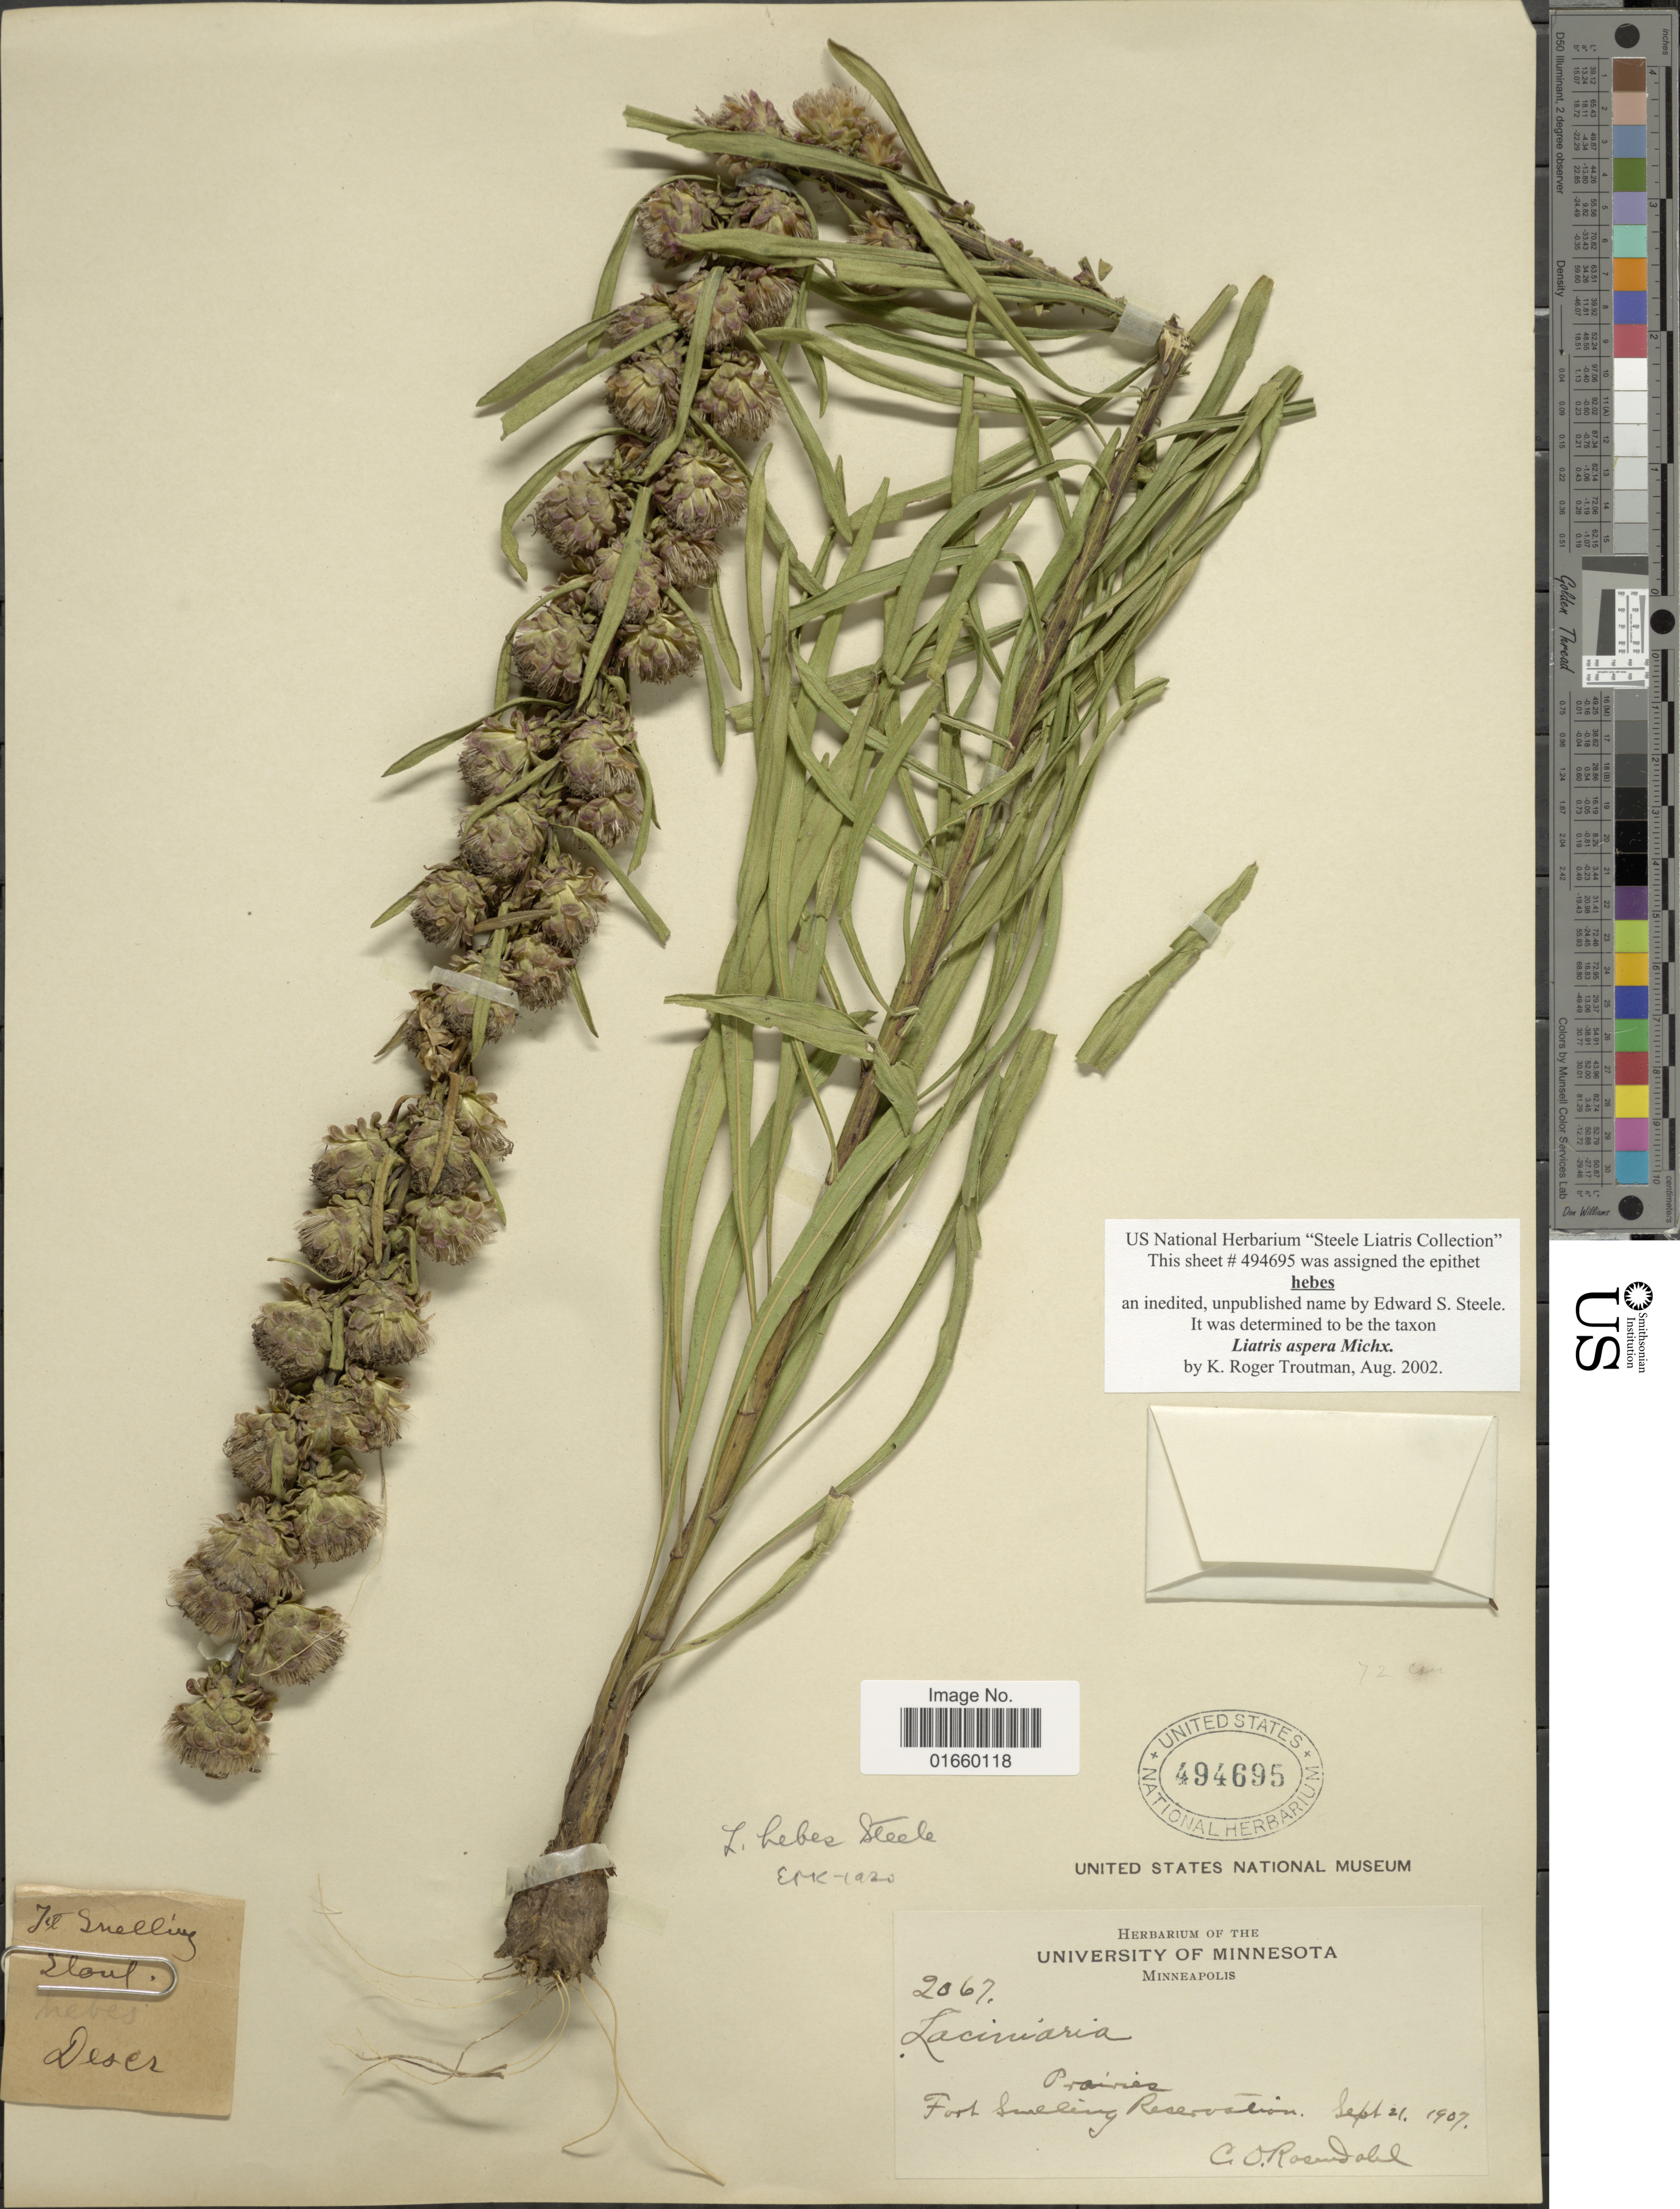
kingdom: Plantae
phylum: Tracheophyta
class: Magnoliopsida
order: Asterales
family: Asteraceae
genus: Liatris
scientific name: Liatris aspera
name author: Michx.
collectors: C. O. Rosendahl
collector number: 2067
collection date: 1907-09-21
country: United States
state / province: Minnesota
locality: Prairies, Fort Snelling Reservation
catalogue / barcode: US 494695